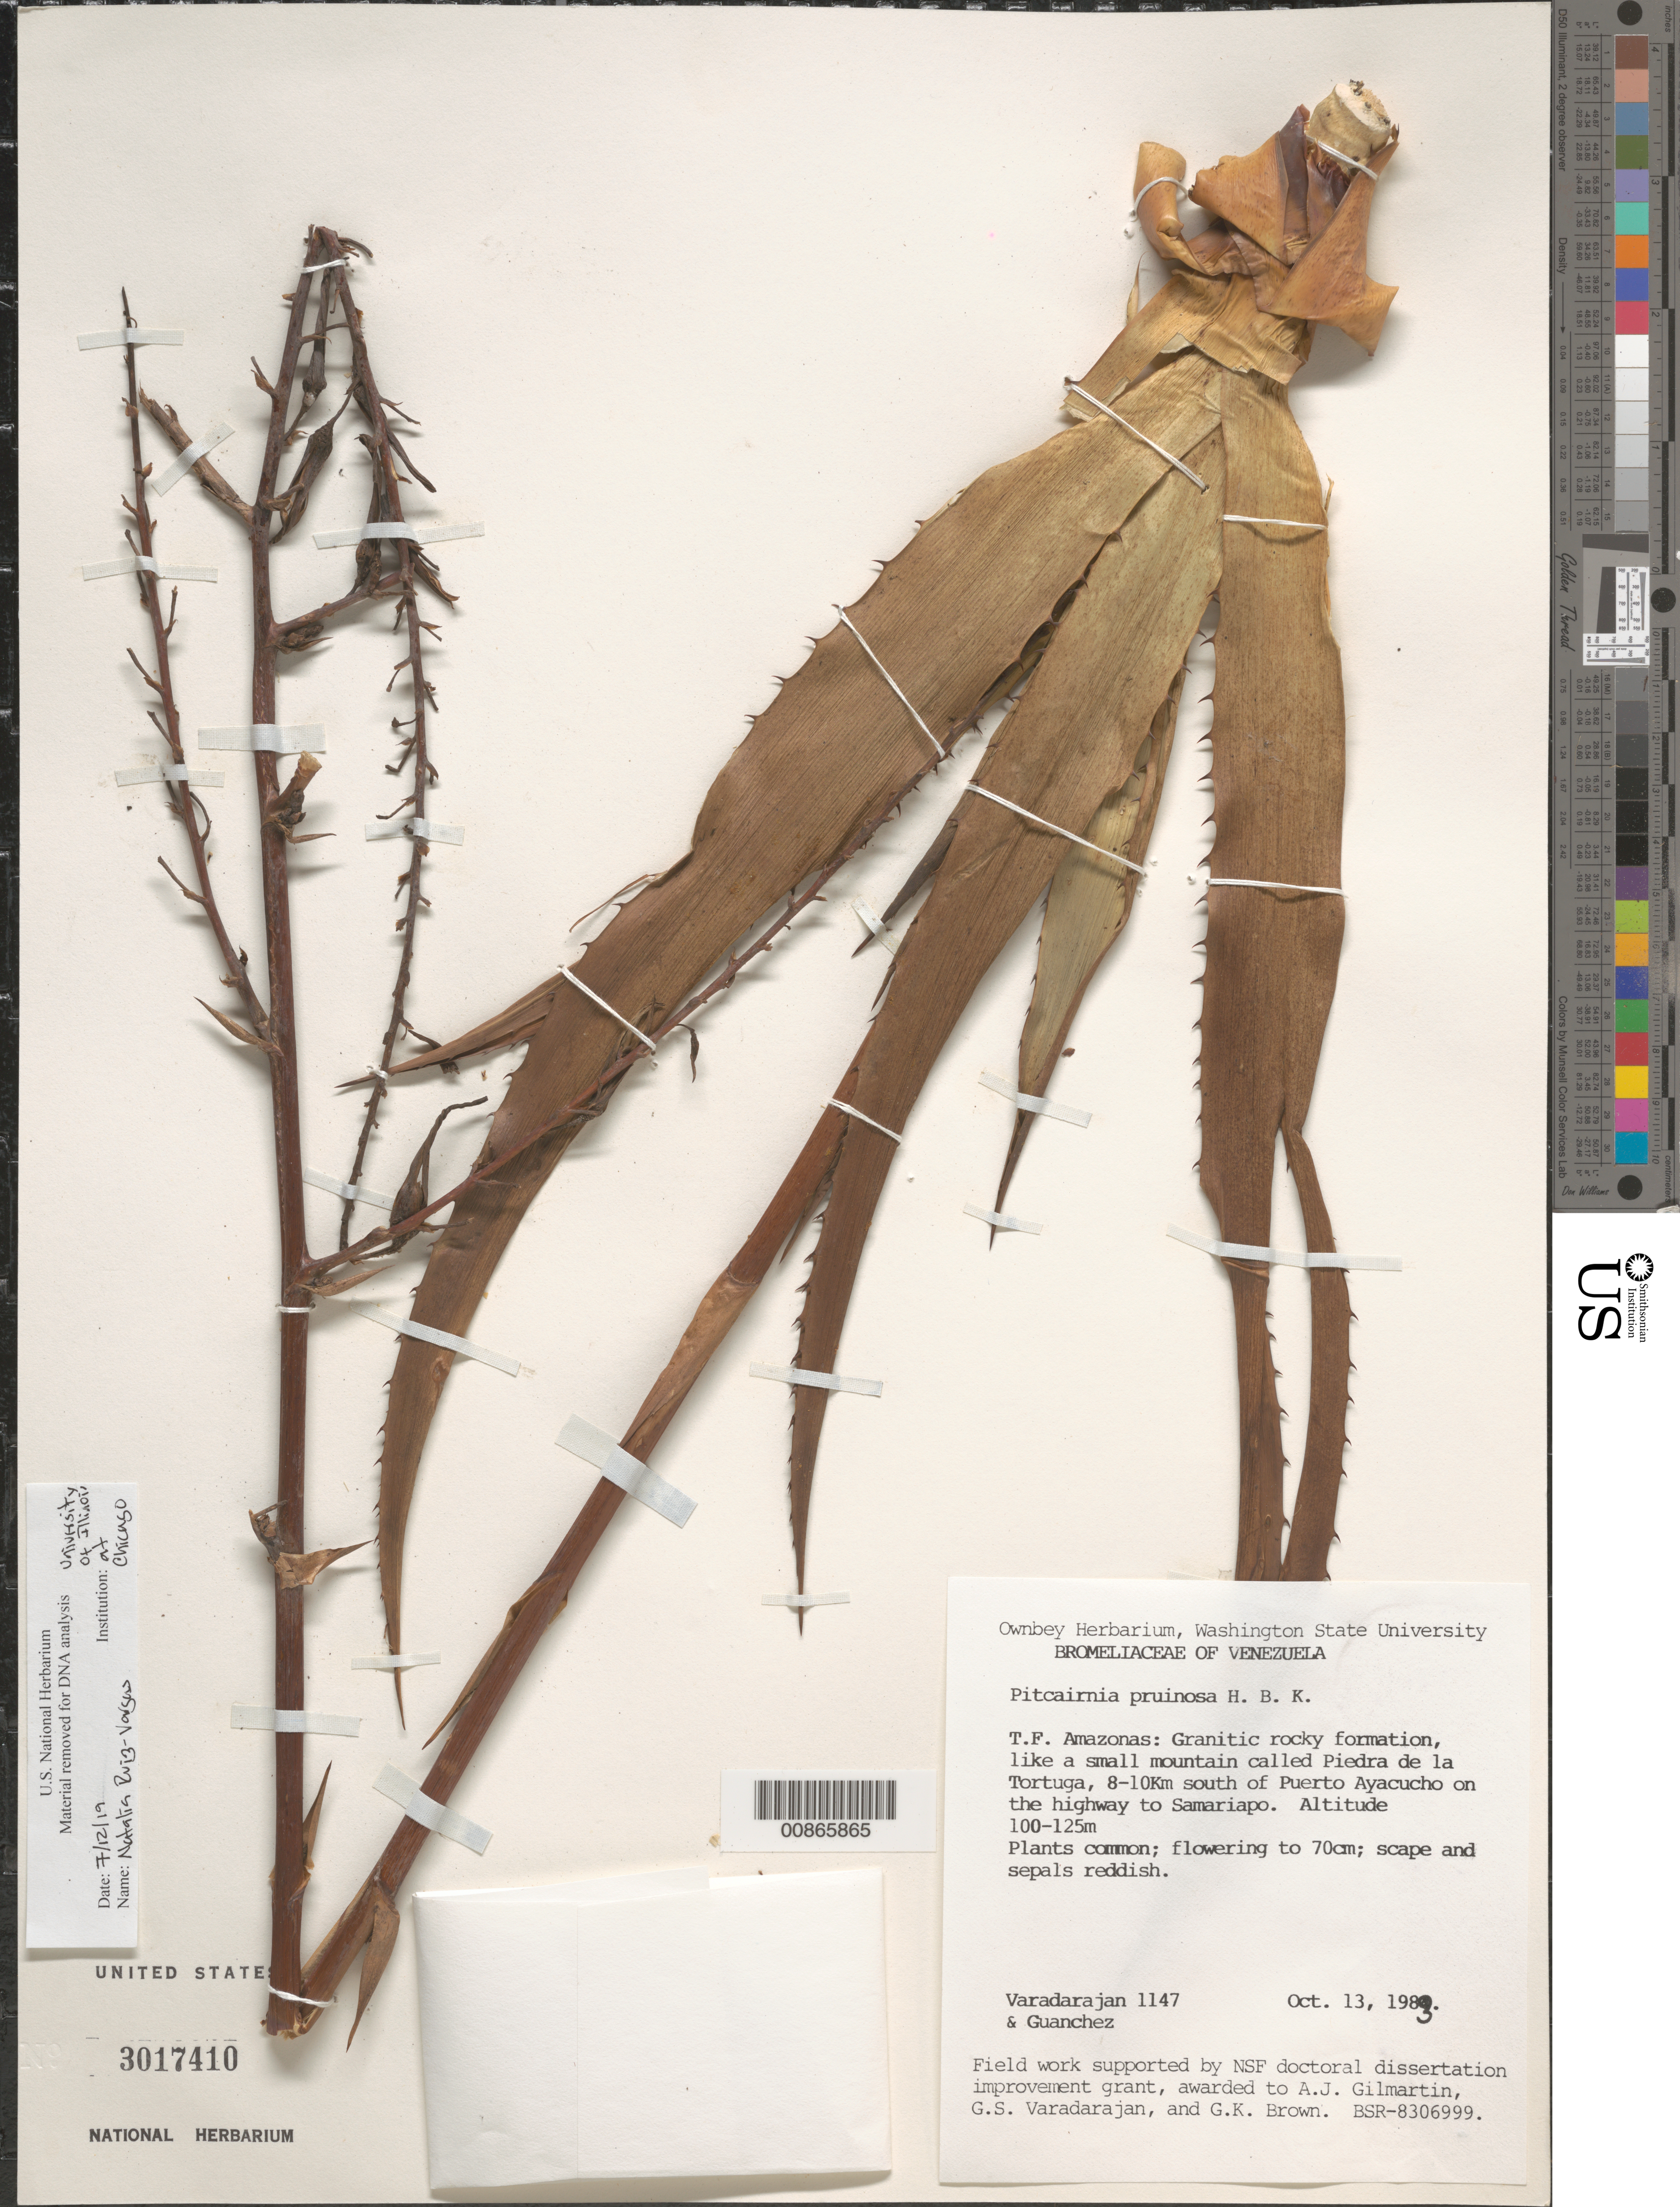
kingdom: Plantae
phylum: Tracheophyta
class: Liliopsida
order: Poales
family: Bromeliaceae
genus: Pitcairnia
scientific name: Pitcairnia pruinosa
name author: Kunth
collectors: G. S. Varadarajan & F. Guánchez M.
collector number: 1147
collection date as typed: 13-Oct-83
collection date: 1983-10-13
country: Venezuela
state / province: Amazonas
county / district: Atures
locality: Puerto Ayacucho to Samariapo, 8-10 km S along highway, "Piedra de La Tortuga"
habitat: Granitic rock formation, like a small mountain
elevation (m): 100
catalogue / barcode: US 3017410